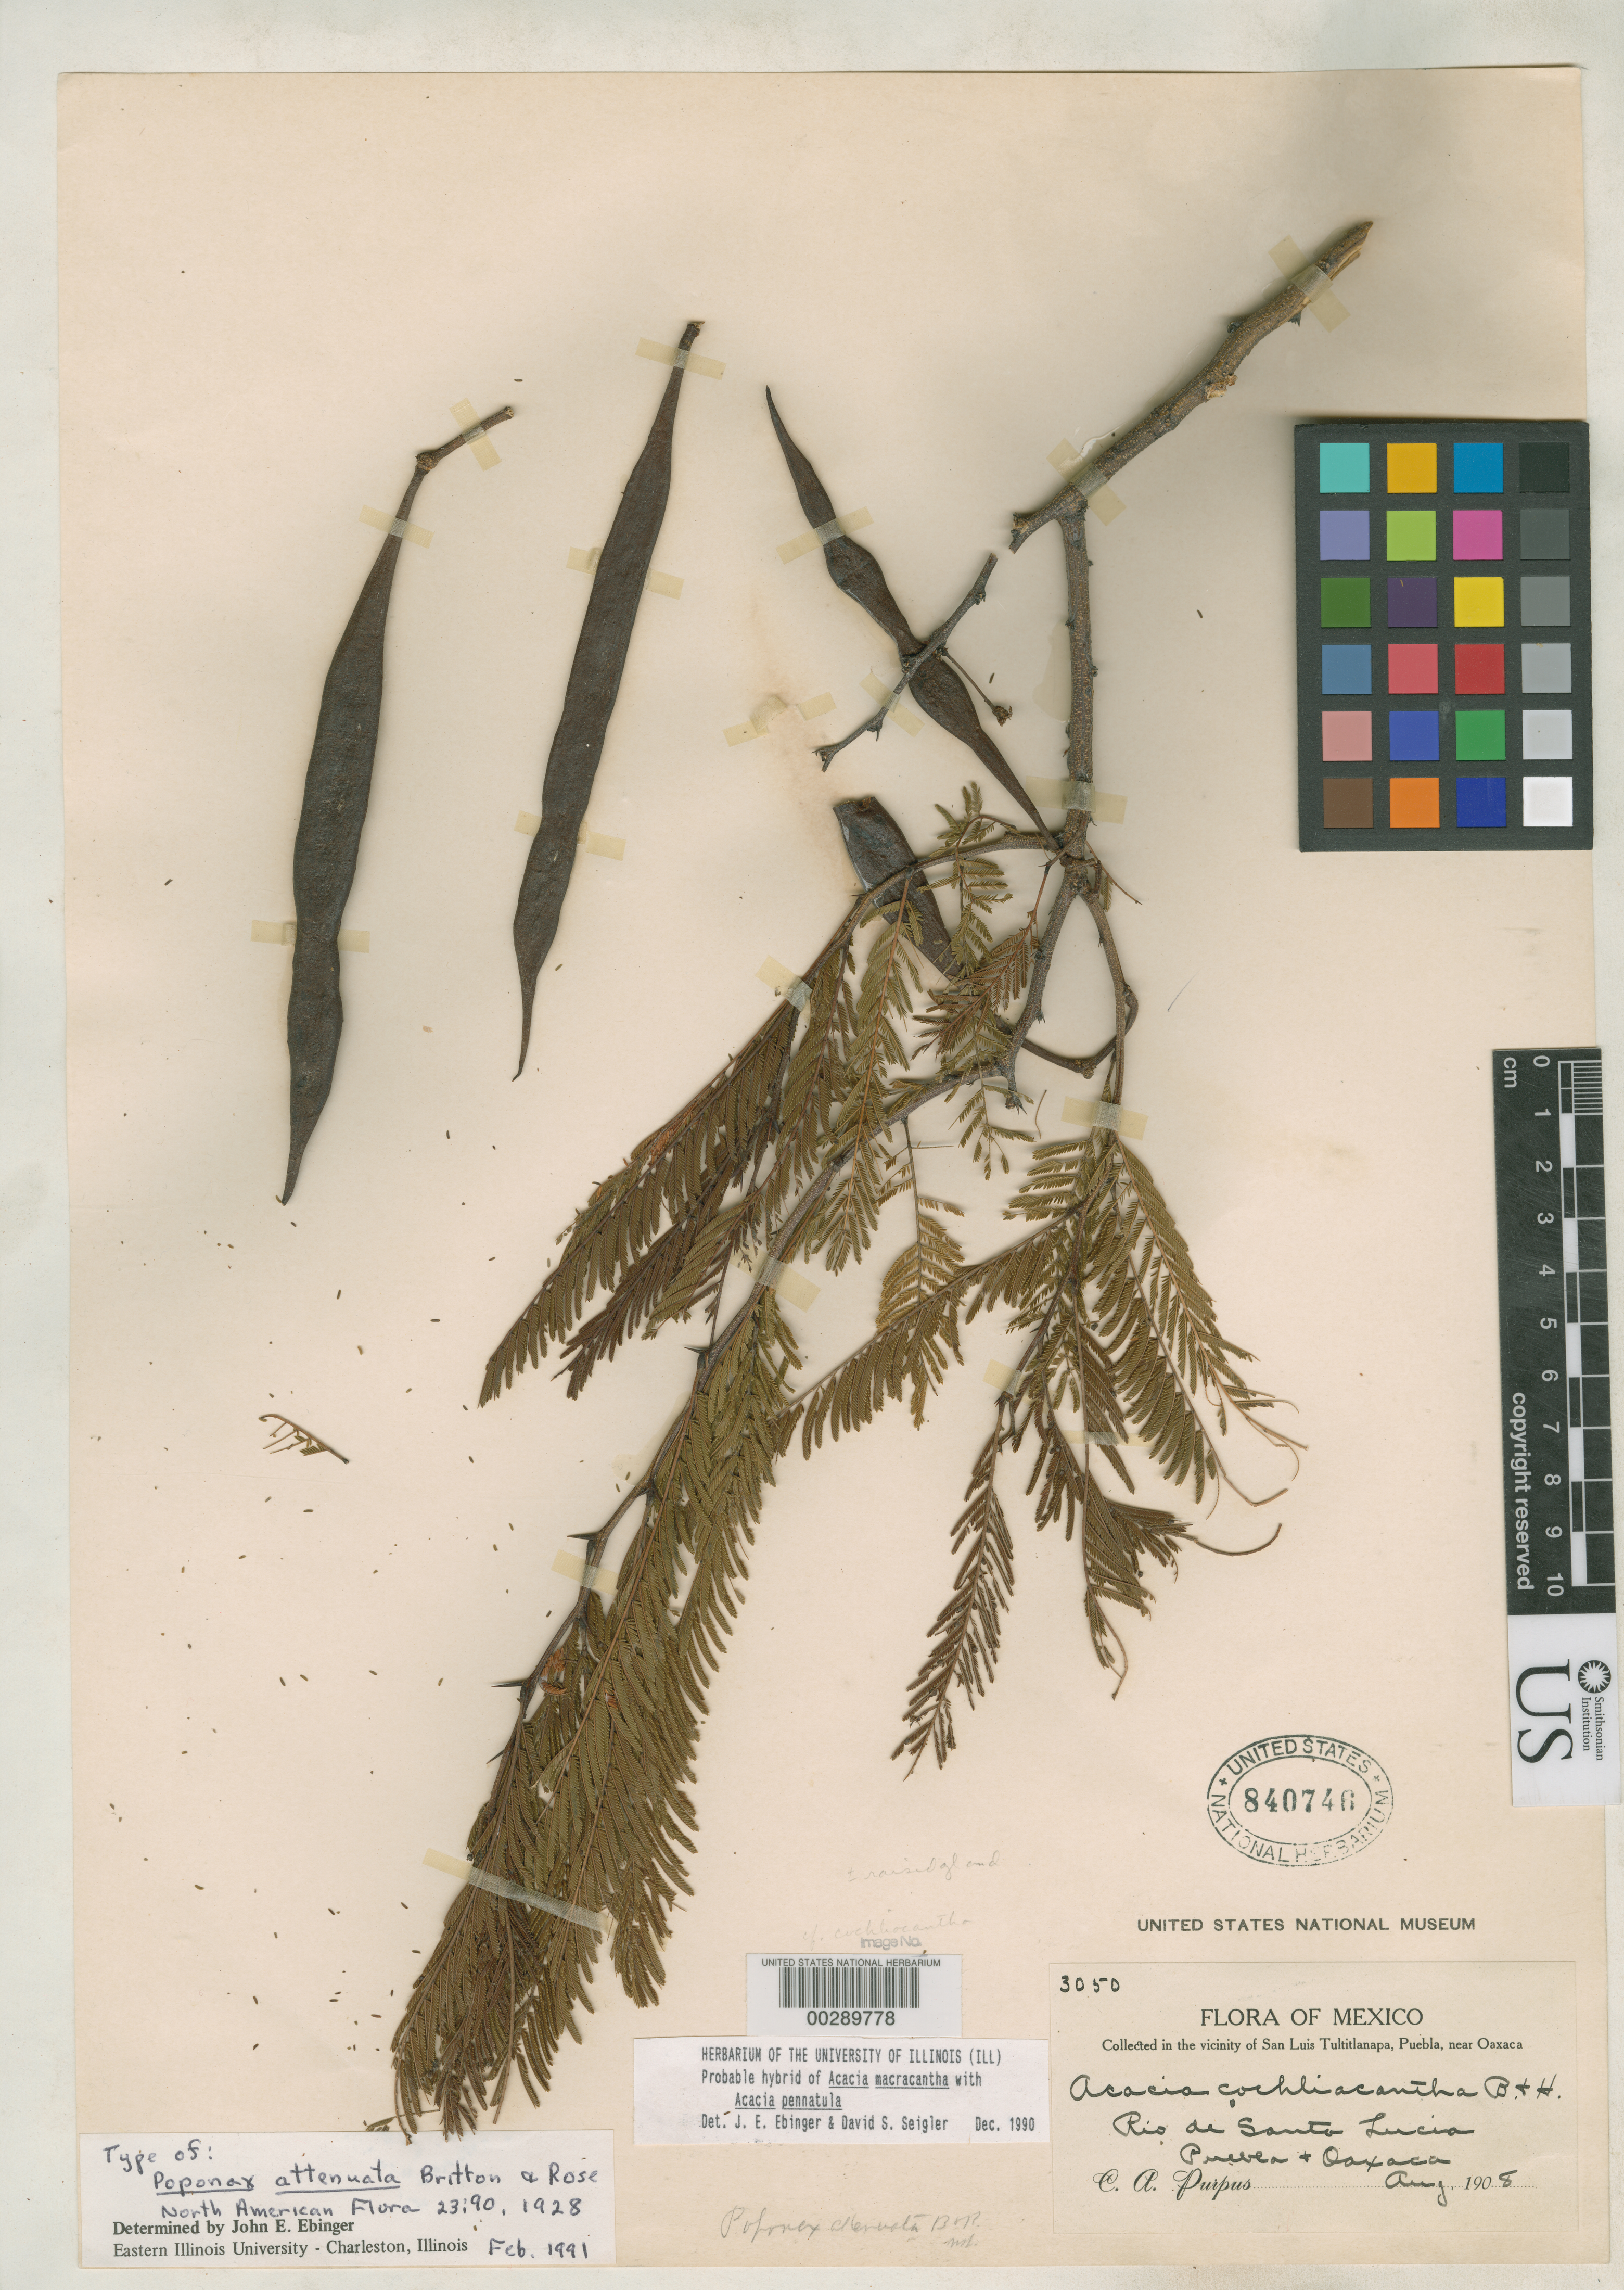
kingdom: Plantae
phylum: Tracheophyta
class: Magnoliopsida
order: Fabales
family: Fabaceae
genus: Poponax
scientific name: Poponax attenuata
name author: Britton & Rose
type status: Type Collection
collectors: C. A. Purpus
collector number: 3050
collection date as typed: Aug 1908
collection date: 1908-08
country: Mexico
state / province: Puebla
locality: Vicinity of San Luis Tultitlanapa, near Oaxaca, Rio de Santa Lucia.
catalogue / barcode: US 840746